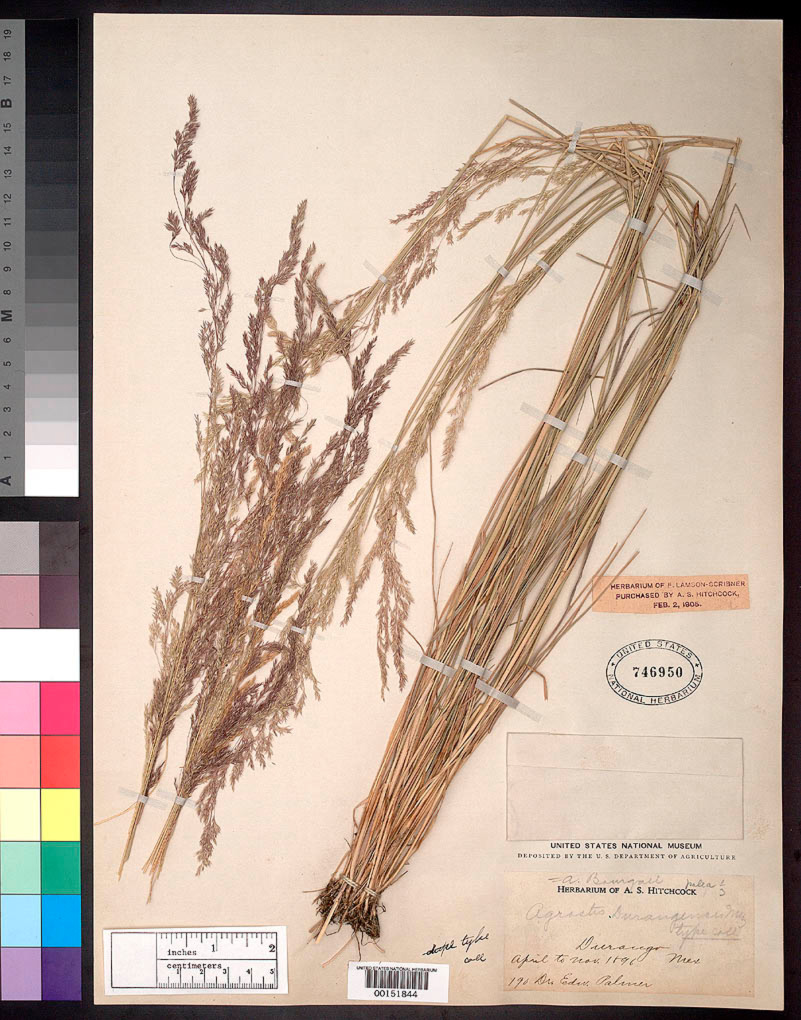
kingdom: Plantae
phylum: Tracheophyta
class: Liliopsida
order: Poales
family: Poaceae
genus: Agrostis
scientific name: Agrostis durangensis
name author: Mez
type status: Isotype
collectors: E. Palmer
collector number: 190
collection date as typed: Apr 1896 to -- Nov 1896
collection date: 1896-04/1896-11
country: Mexico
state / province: Durango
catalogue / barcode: US 746950